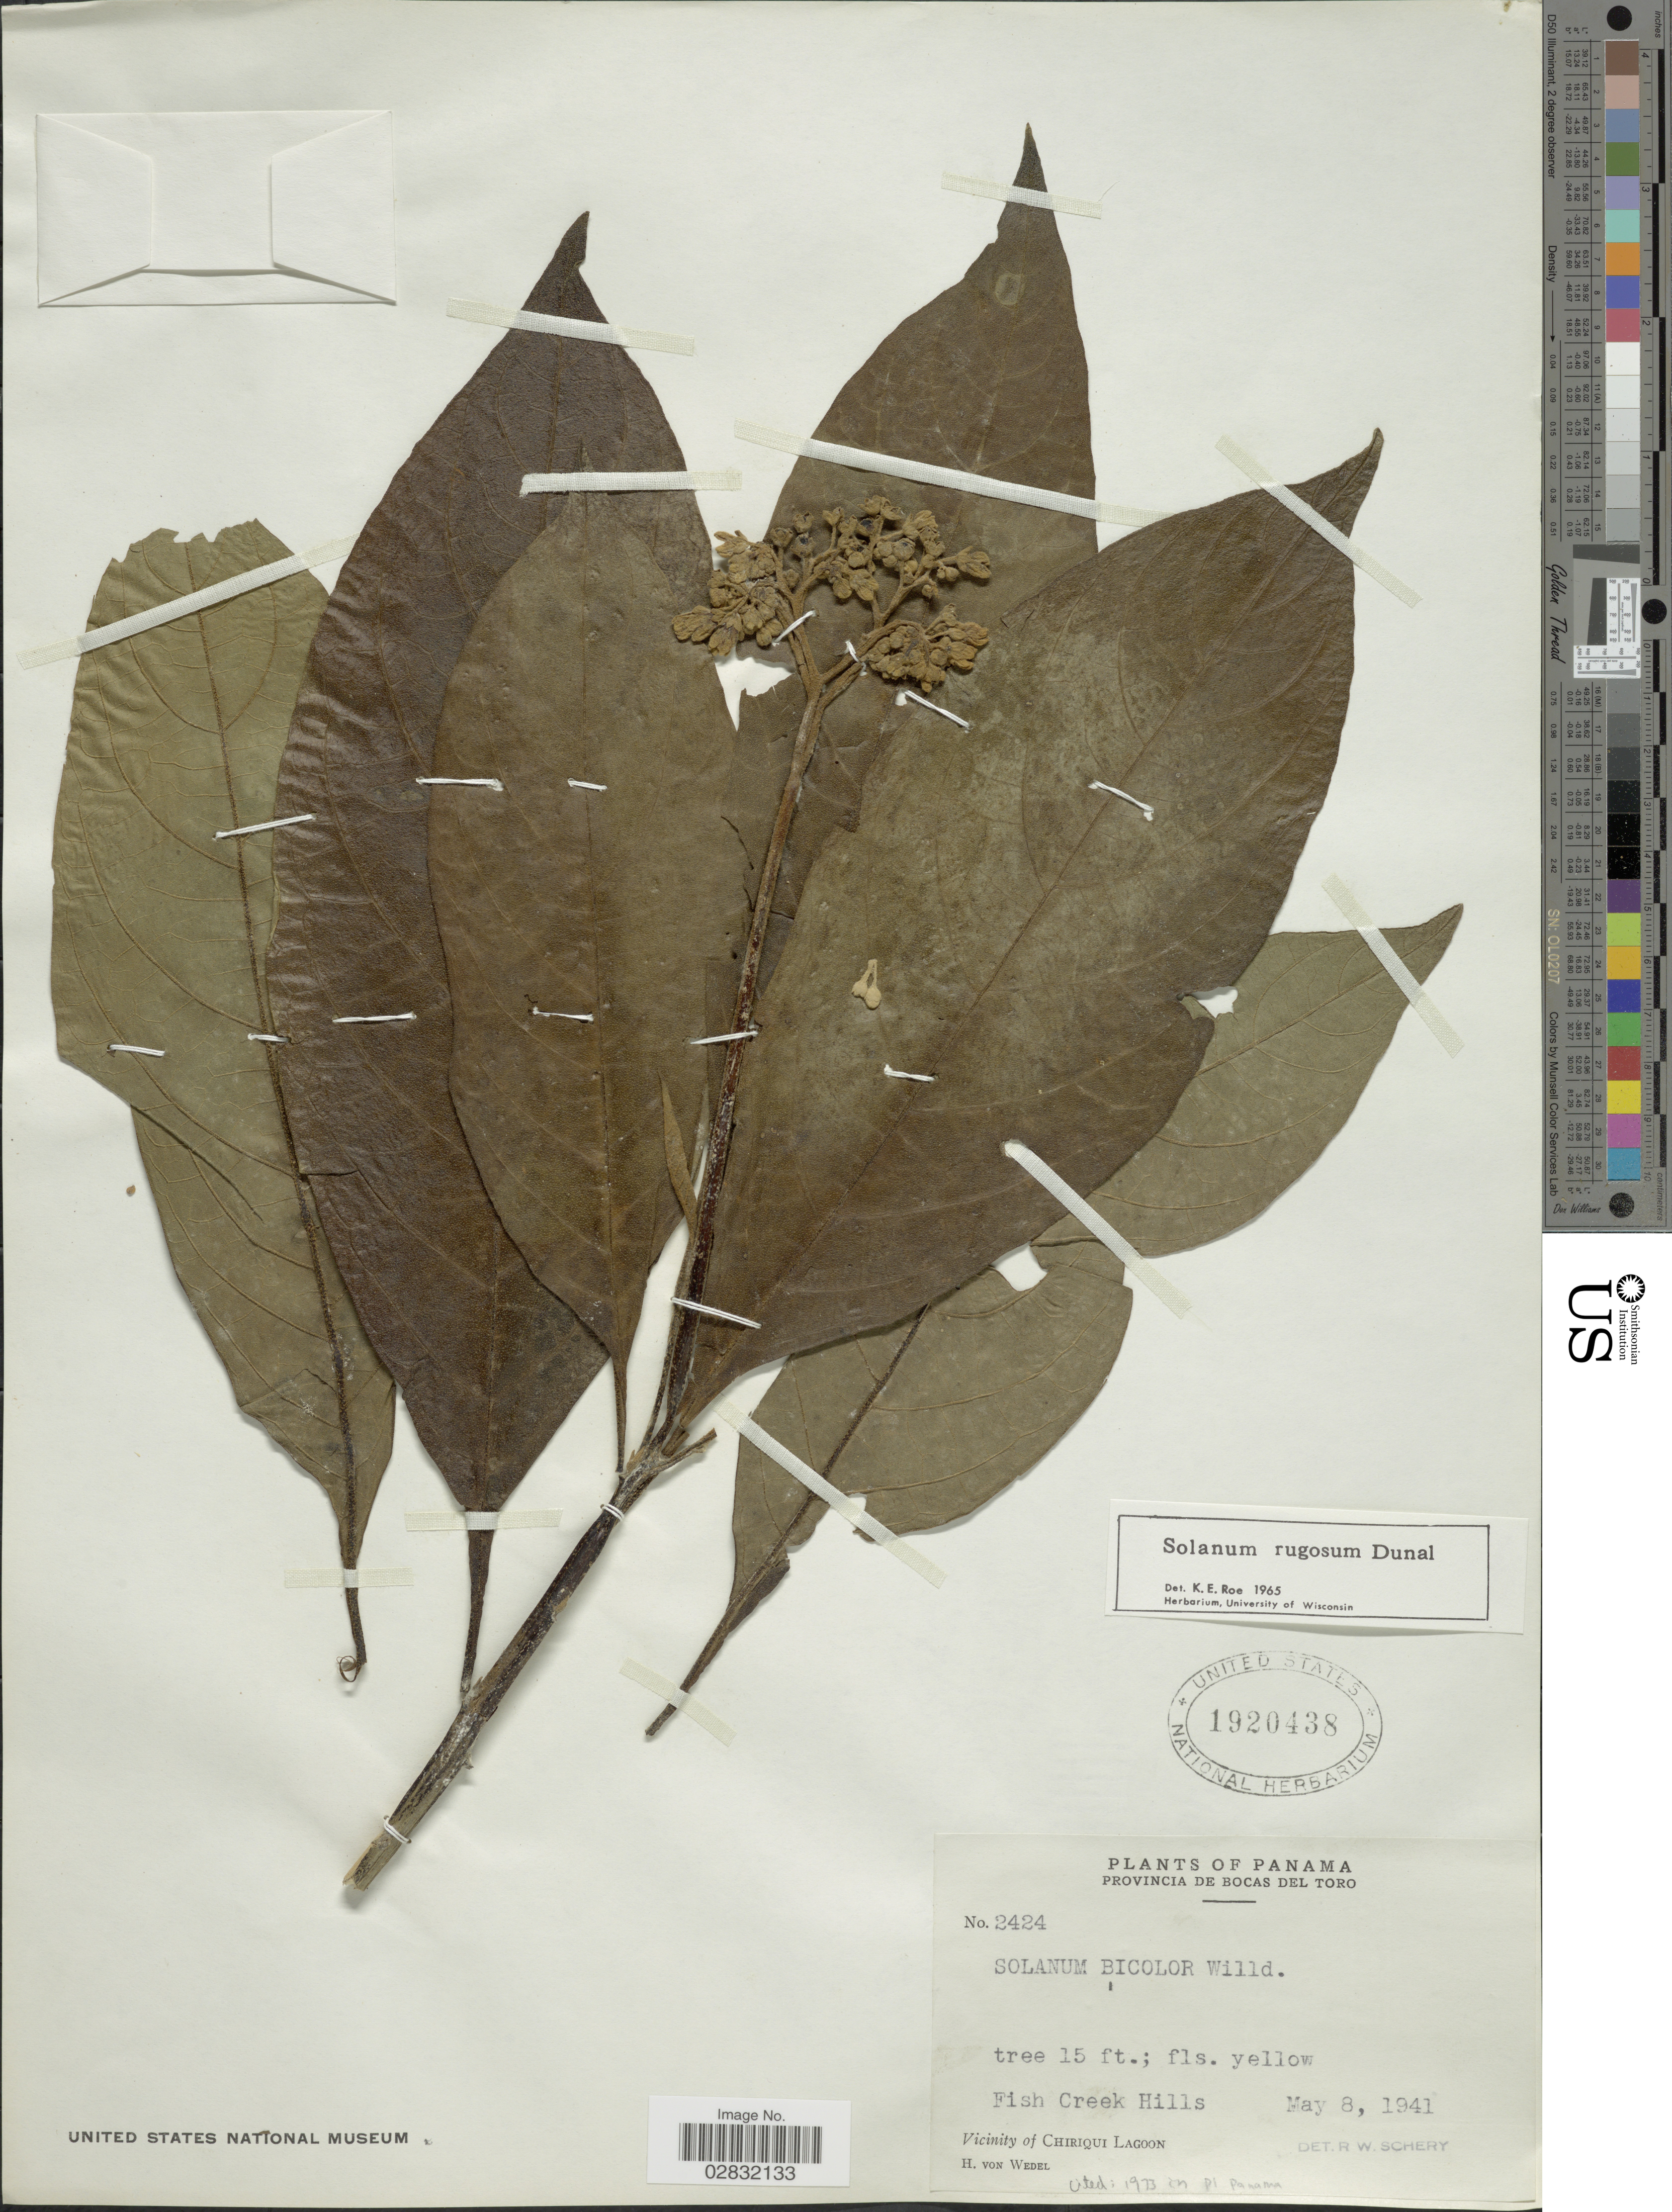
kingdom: Plantae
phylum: Tracheophyta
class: Magnoliopsida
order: Solanales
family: Solanaceae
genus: Solanum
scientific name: Solanum rugosum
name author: Dunal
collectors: H. von Wedel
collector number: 2424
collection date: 1941-05-08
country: Panama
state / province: Bocas del Toro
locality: Provincia De Bocas Del Toro, Fish Creek Hills, Vicinity of Chiriqui Lagoon.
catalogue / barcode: US 1920438